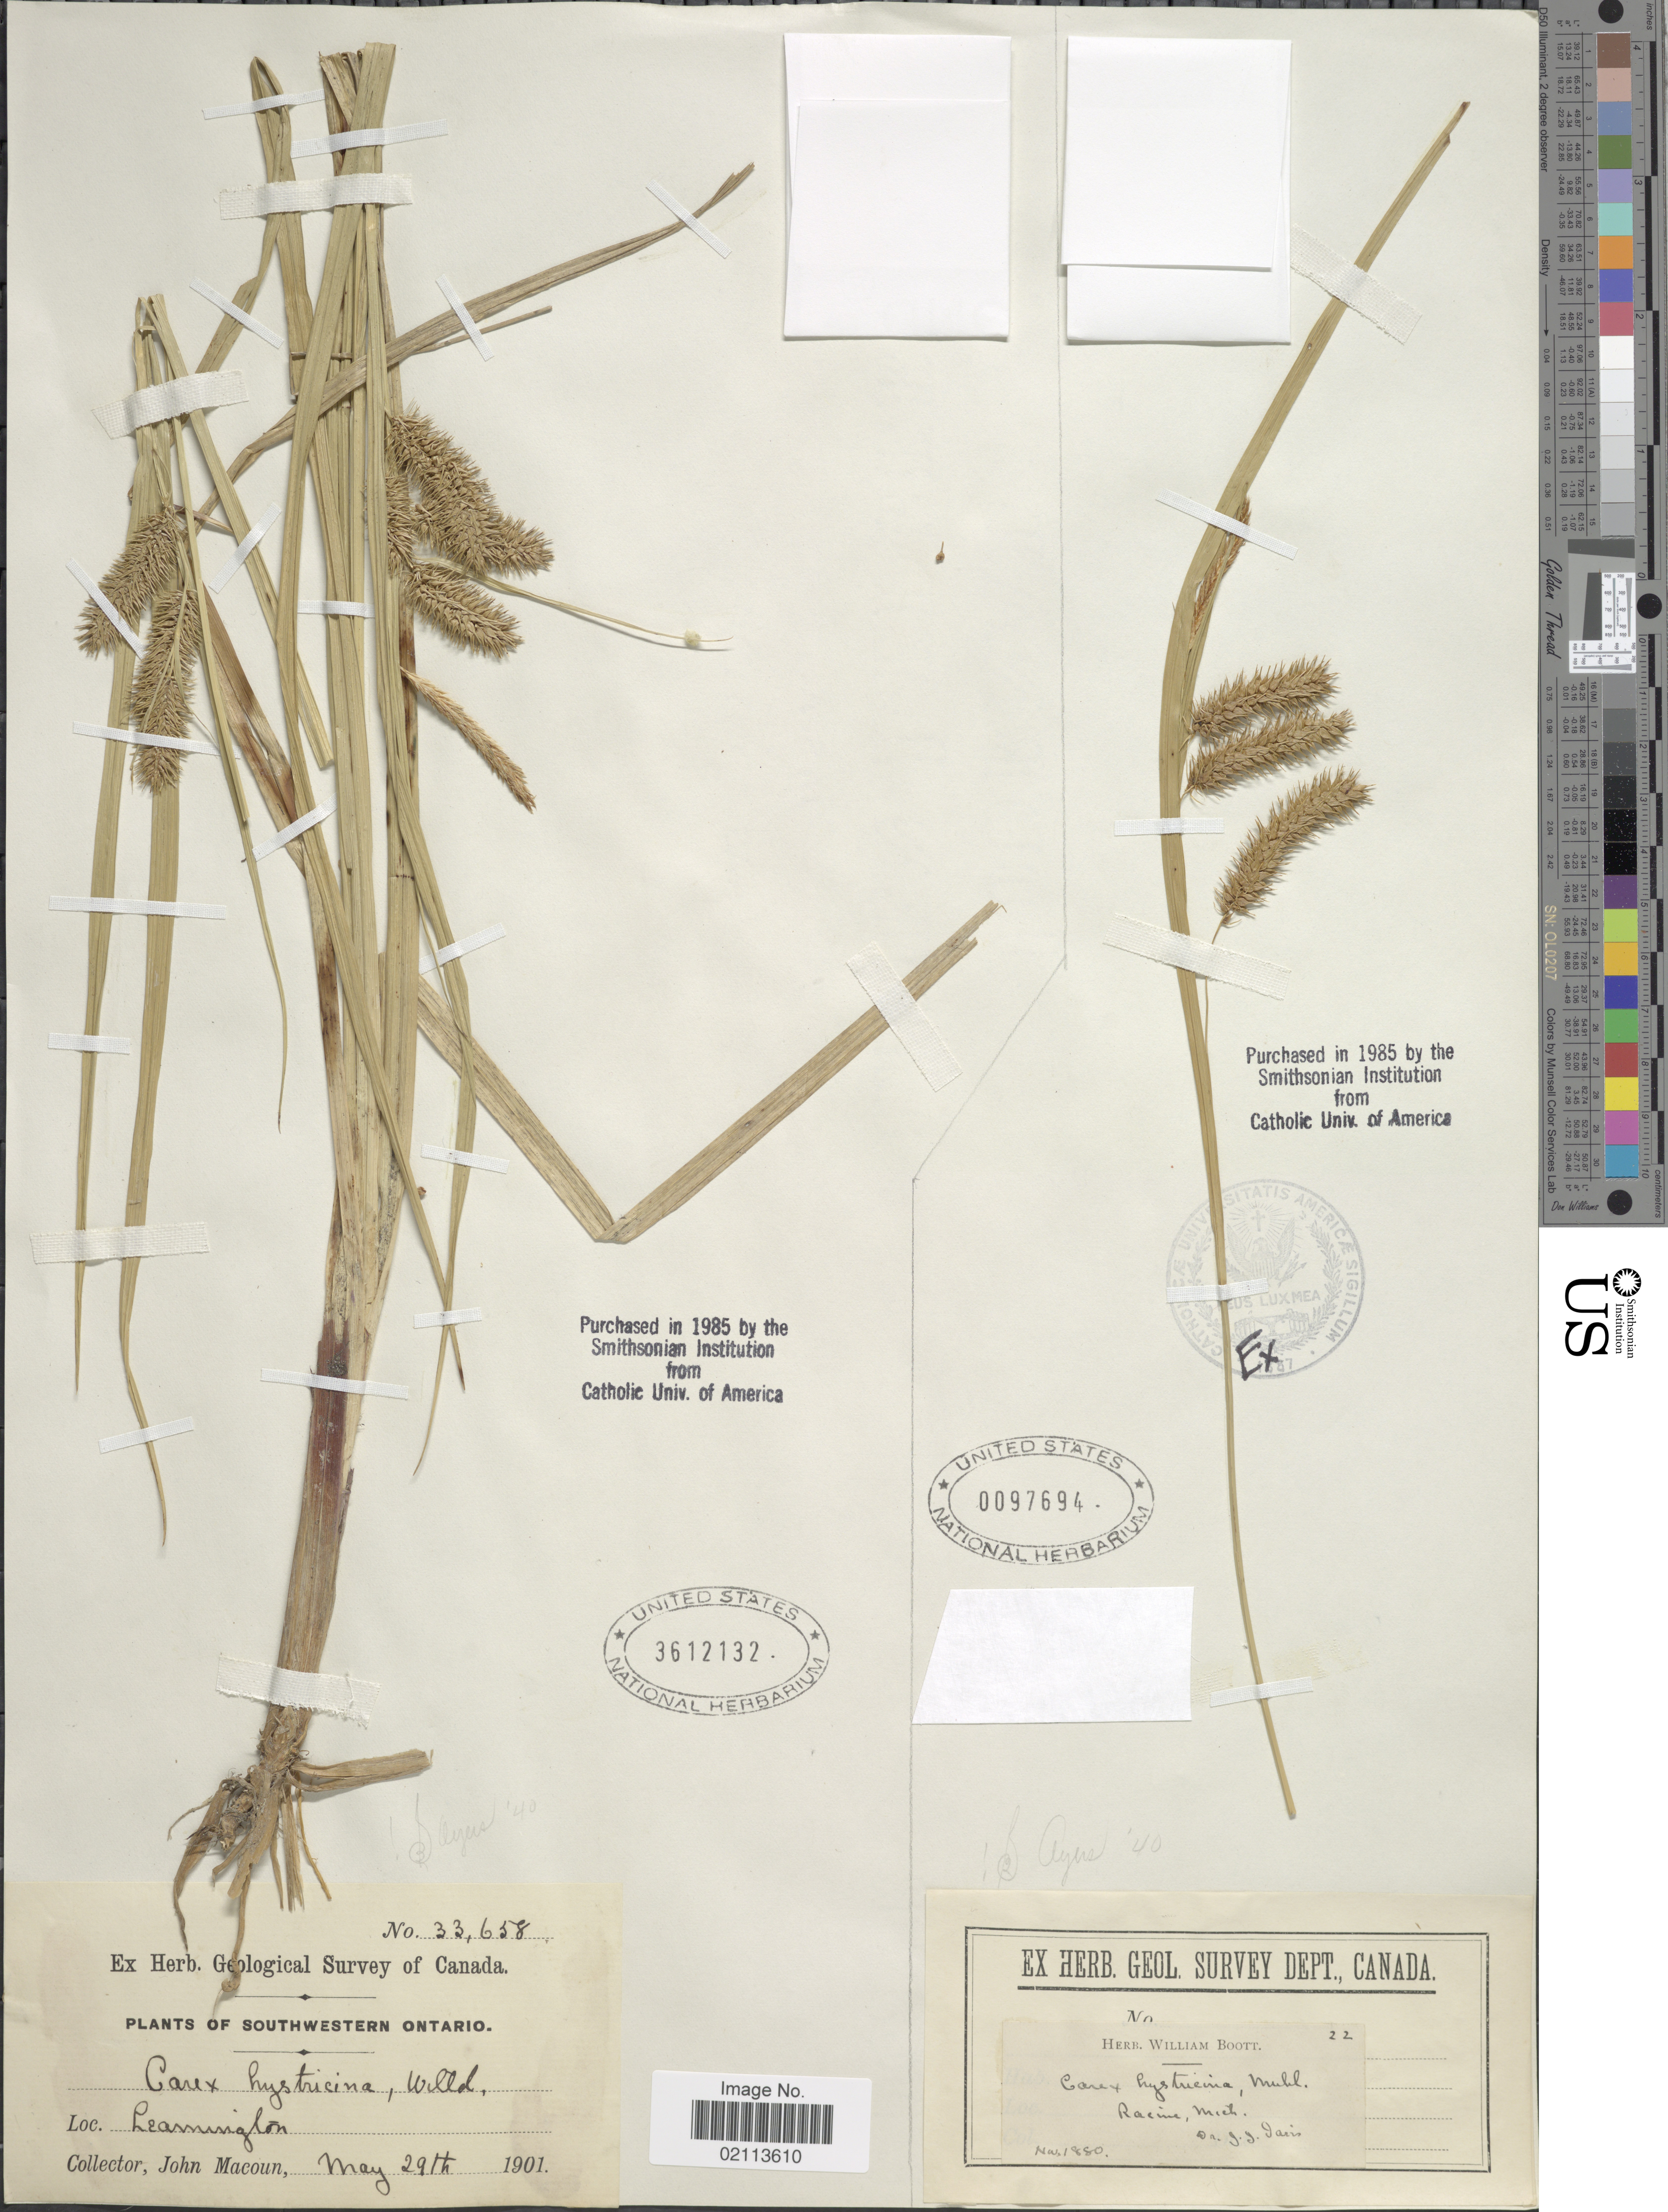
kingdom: Plantae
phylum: Tracheophyta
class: Liliopsida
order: Poales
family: Cyperaceae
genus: Carex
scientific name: Carex hystericina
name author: Muhl. ex Willd.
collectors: J. Jaris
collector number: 22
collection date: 1880-11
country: Mexico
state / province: Michoacán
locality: Racine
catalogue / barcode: US 97694-2